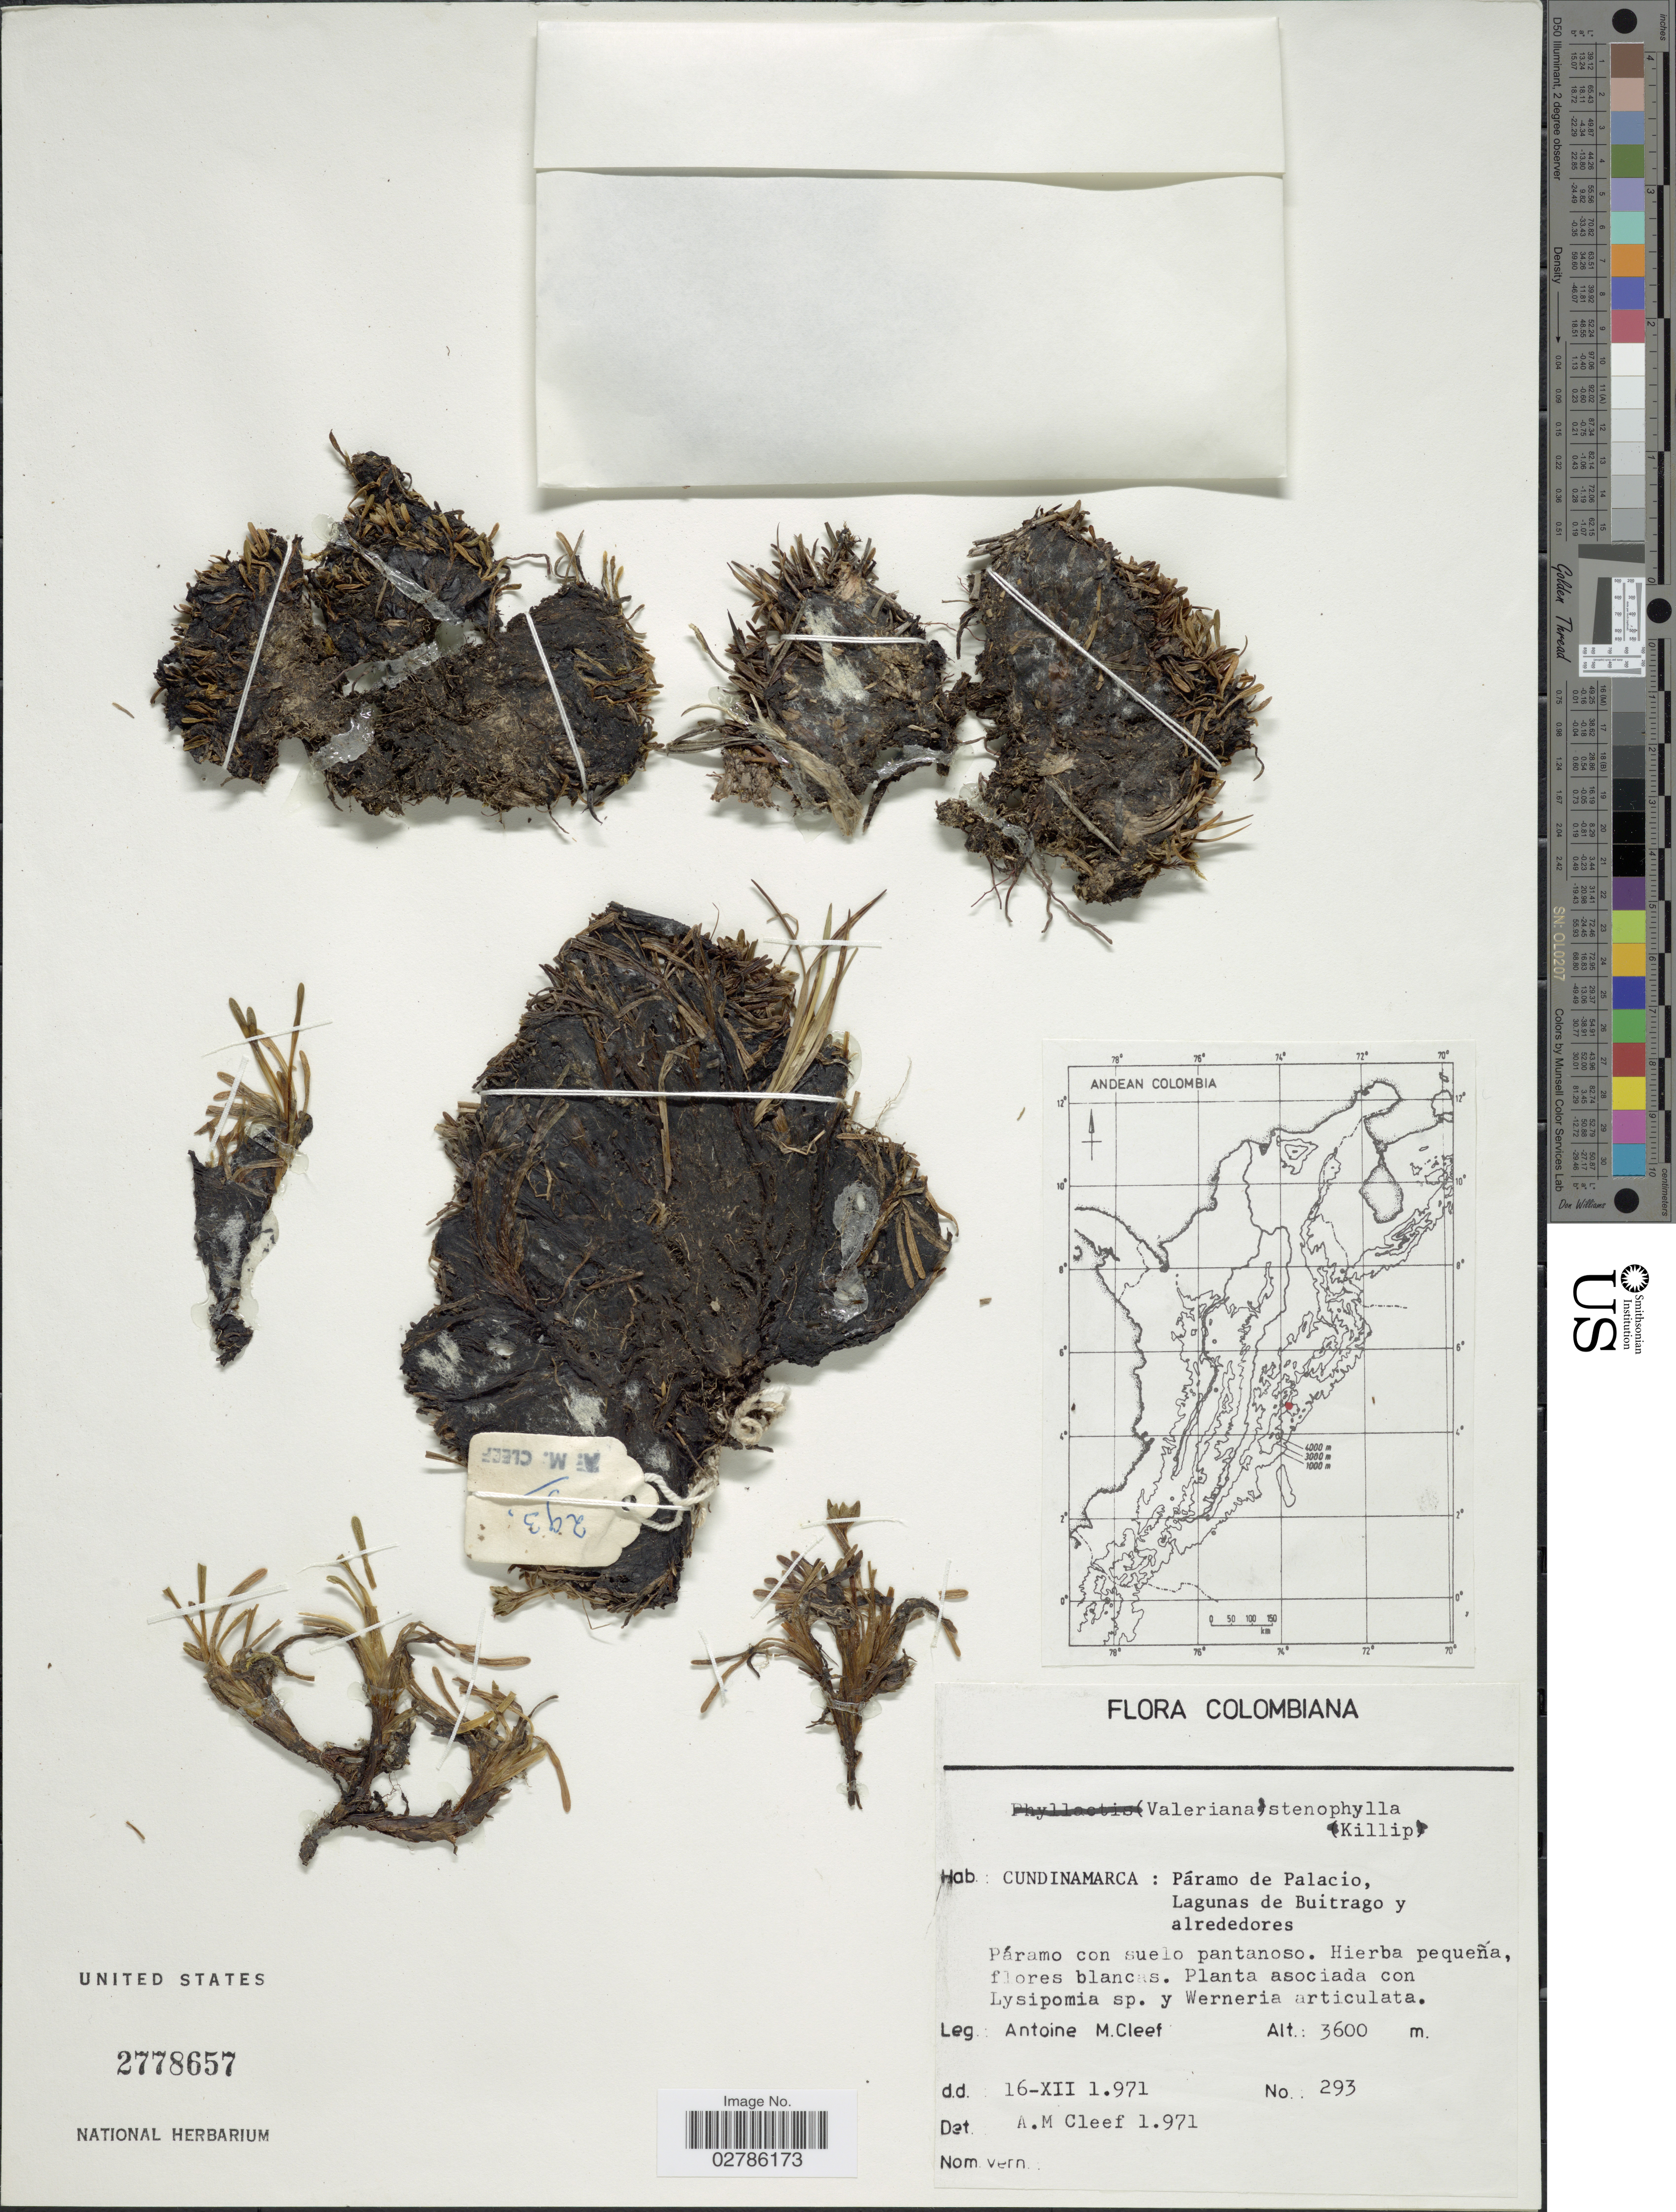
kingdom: Plantae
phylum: Tracheophyta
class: Magnoliopsida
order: Dipsacales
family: Caprifoliaceae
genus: Valeriana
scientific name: Valeriana stenophylla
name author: Killip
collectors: A. M. Cleef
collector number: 293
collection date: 1971-12-16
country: Colombia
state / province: Cundinamarca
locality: Páramo de Palacio, Lagunas de Buitrago y alrededores, Páramo con suelo pantanoso.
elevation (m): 3600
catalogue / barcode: US 2778657